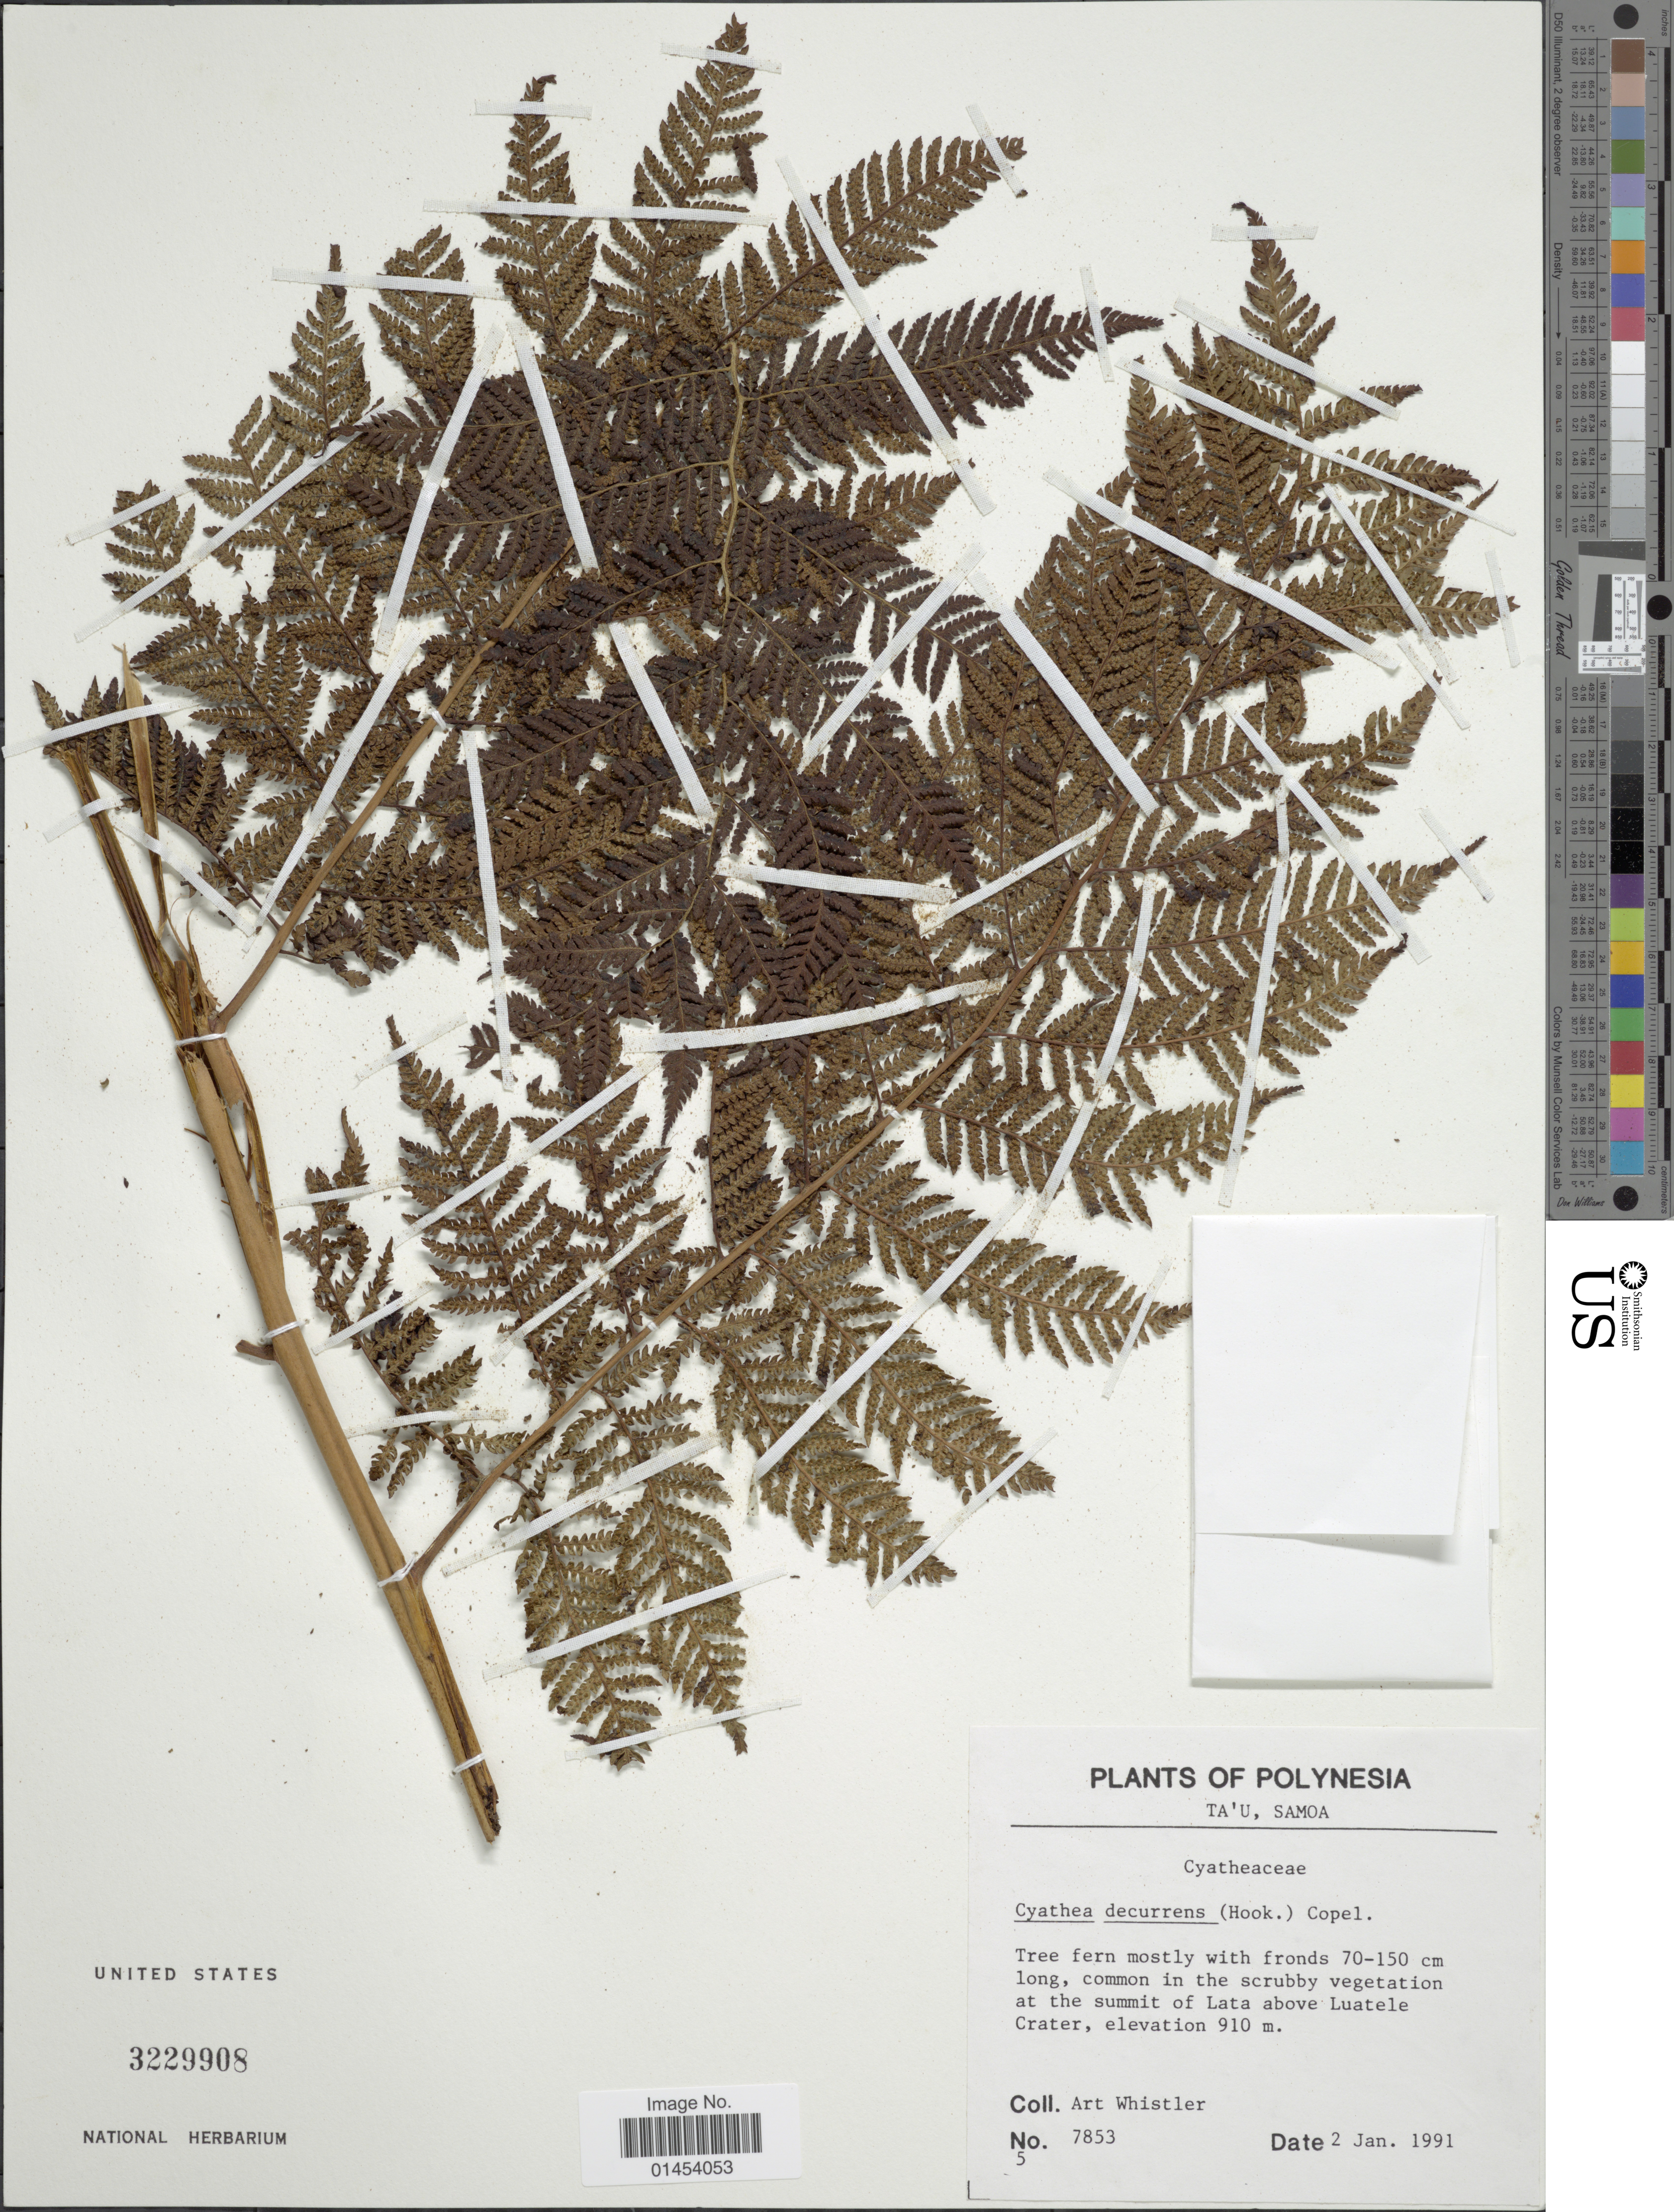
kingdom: Plantae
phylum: Tracheophyta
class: Polypodiopsida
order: Cyatheales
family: Cyatheaceae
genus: Cyathea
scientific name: Cyathea decurrens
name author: (Hook.) Copel.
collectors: A. Whistler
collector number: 7853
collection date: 1991-01-02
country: American Samoa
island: Ta'u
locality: Ta'u, Samoa. Common in the scrubby vegetation at the summit of Lata above Luatele Crater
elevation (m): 910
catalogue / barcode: US 3229908